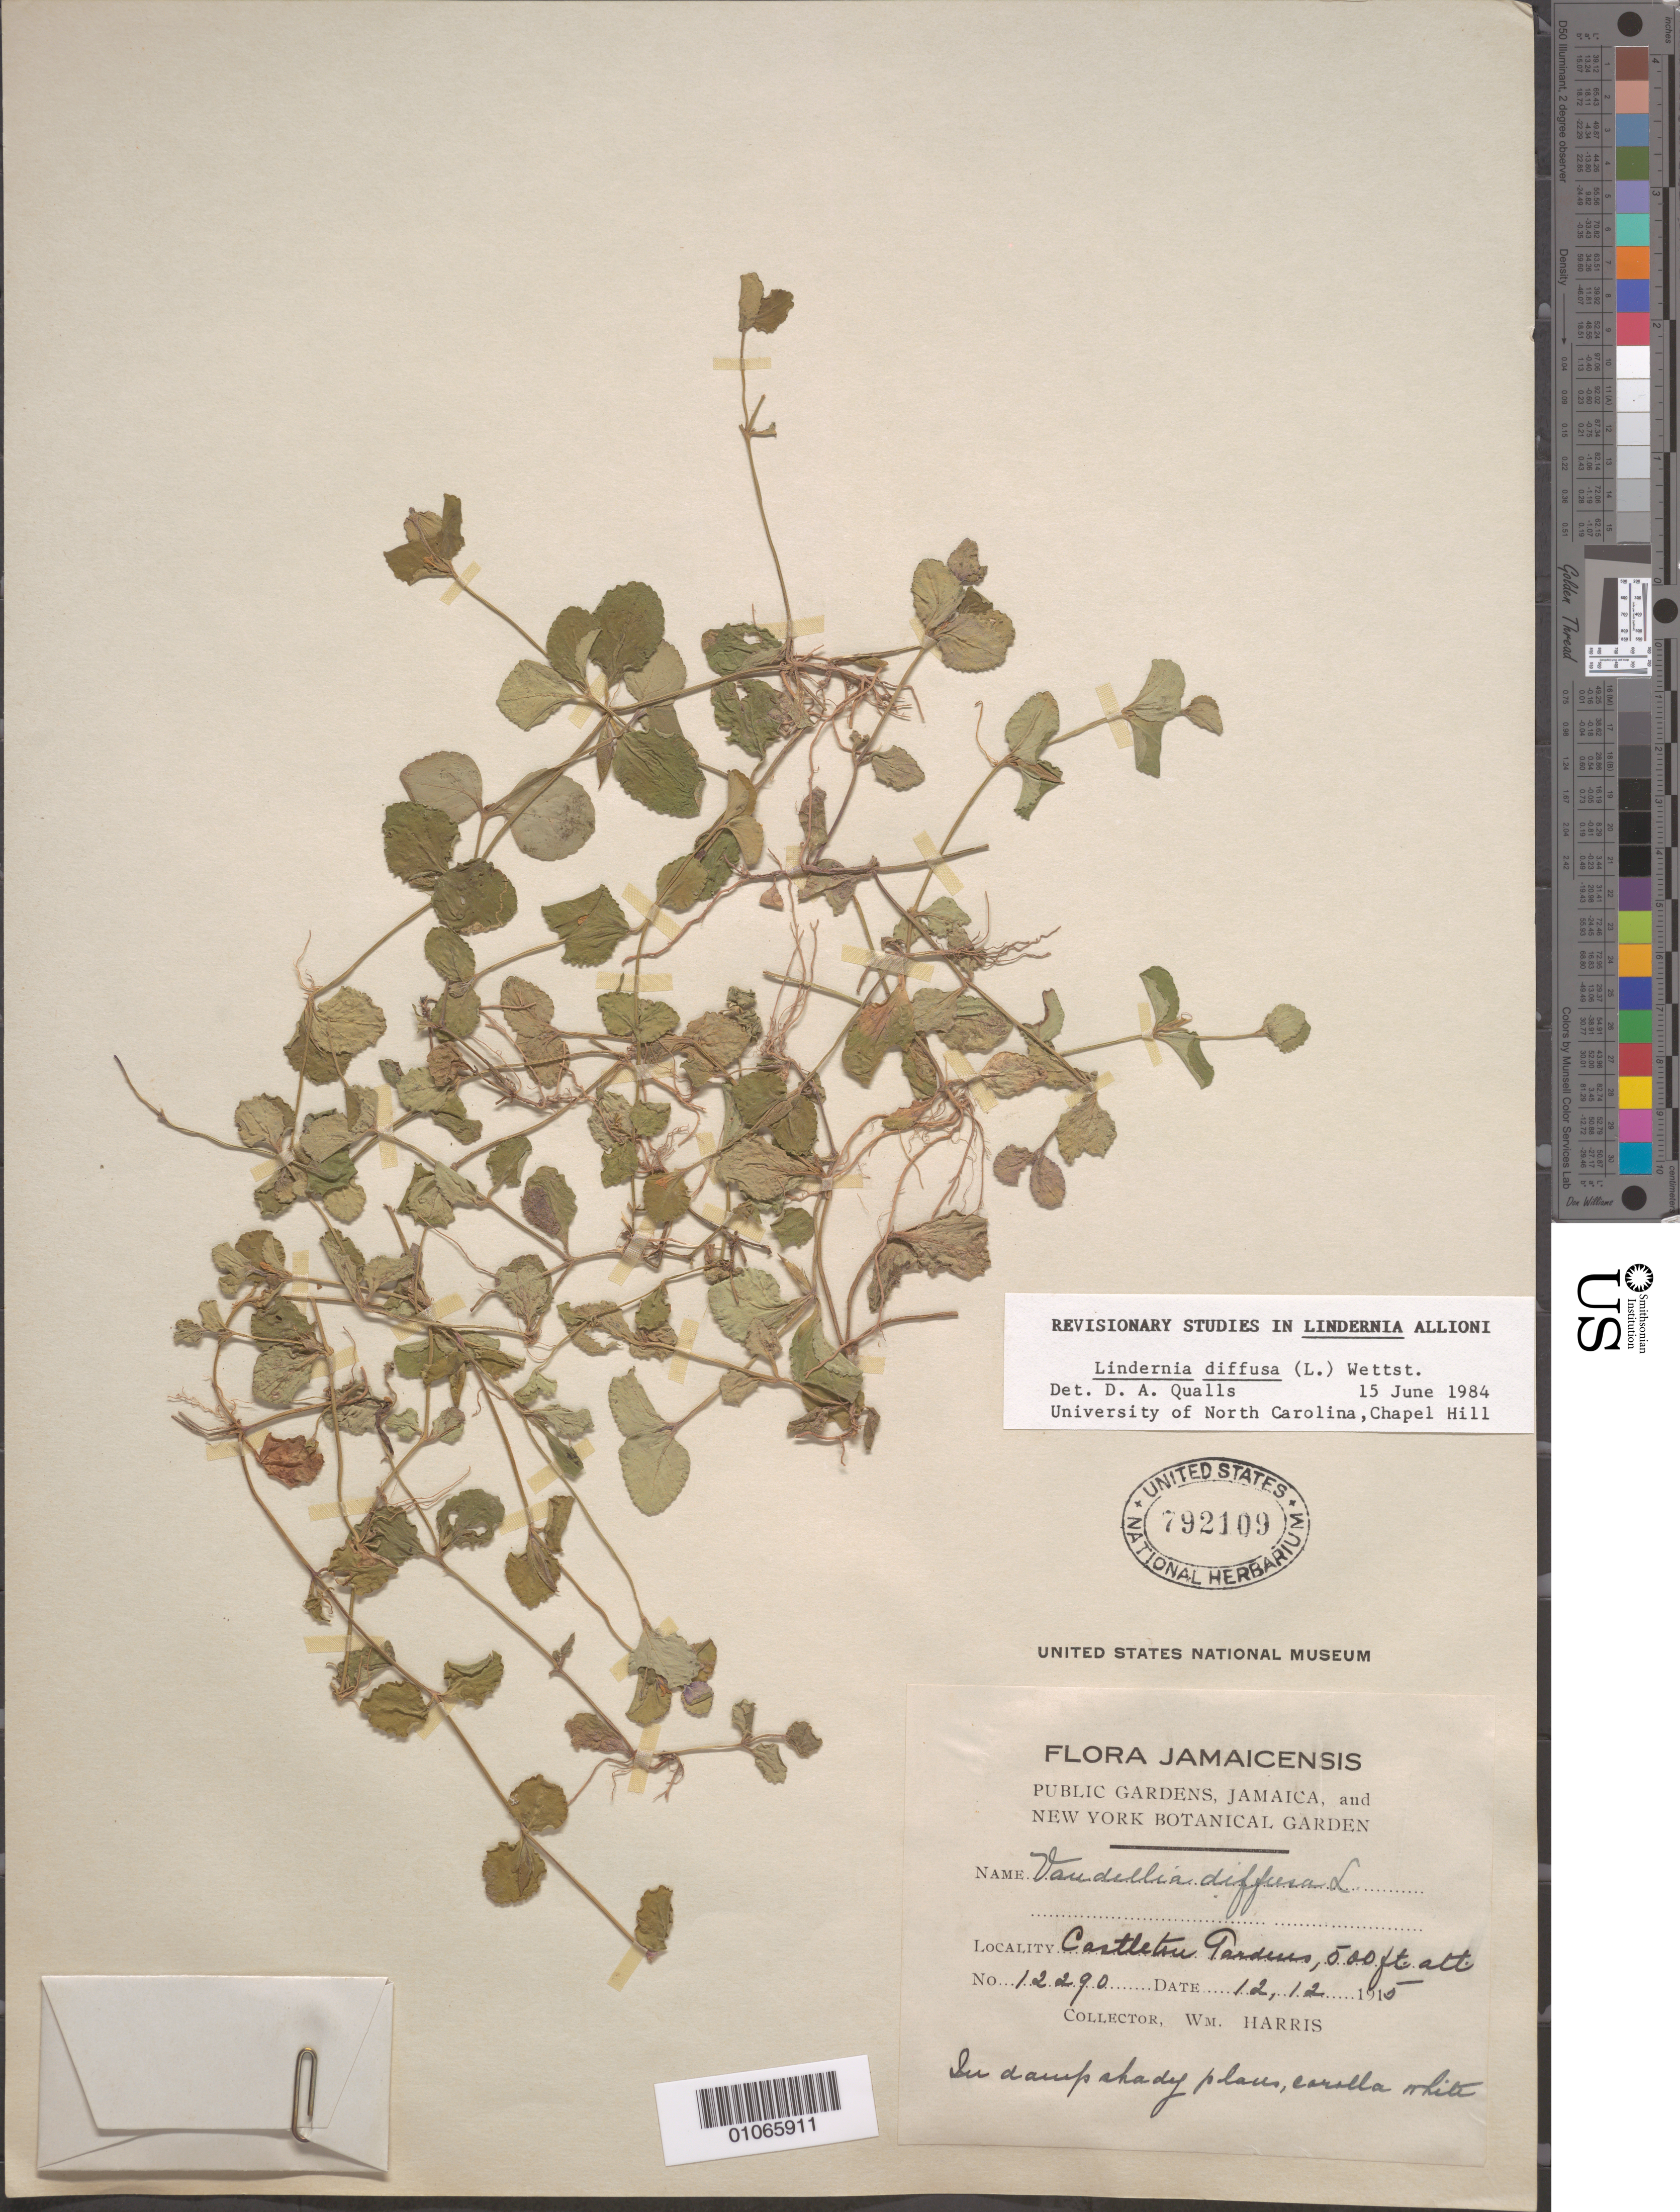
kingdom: Plantae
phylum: Tracheophyta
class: Magnoliopsida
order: Lamiales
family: Linderniaceae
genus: Lindernia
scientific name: Lindernia diffusa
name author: (L.) Wettst.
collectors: W. Harris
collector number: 12290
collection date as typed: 12 Dec 1915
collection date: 1915-12-12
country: Jamaica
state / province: Kingston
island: Jamaica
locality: Castleton Gardens, in a damp shady place.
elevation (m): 152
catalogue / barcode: US 792109